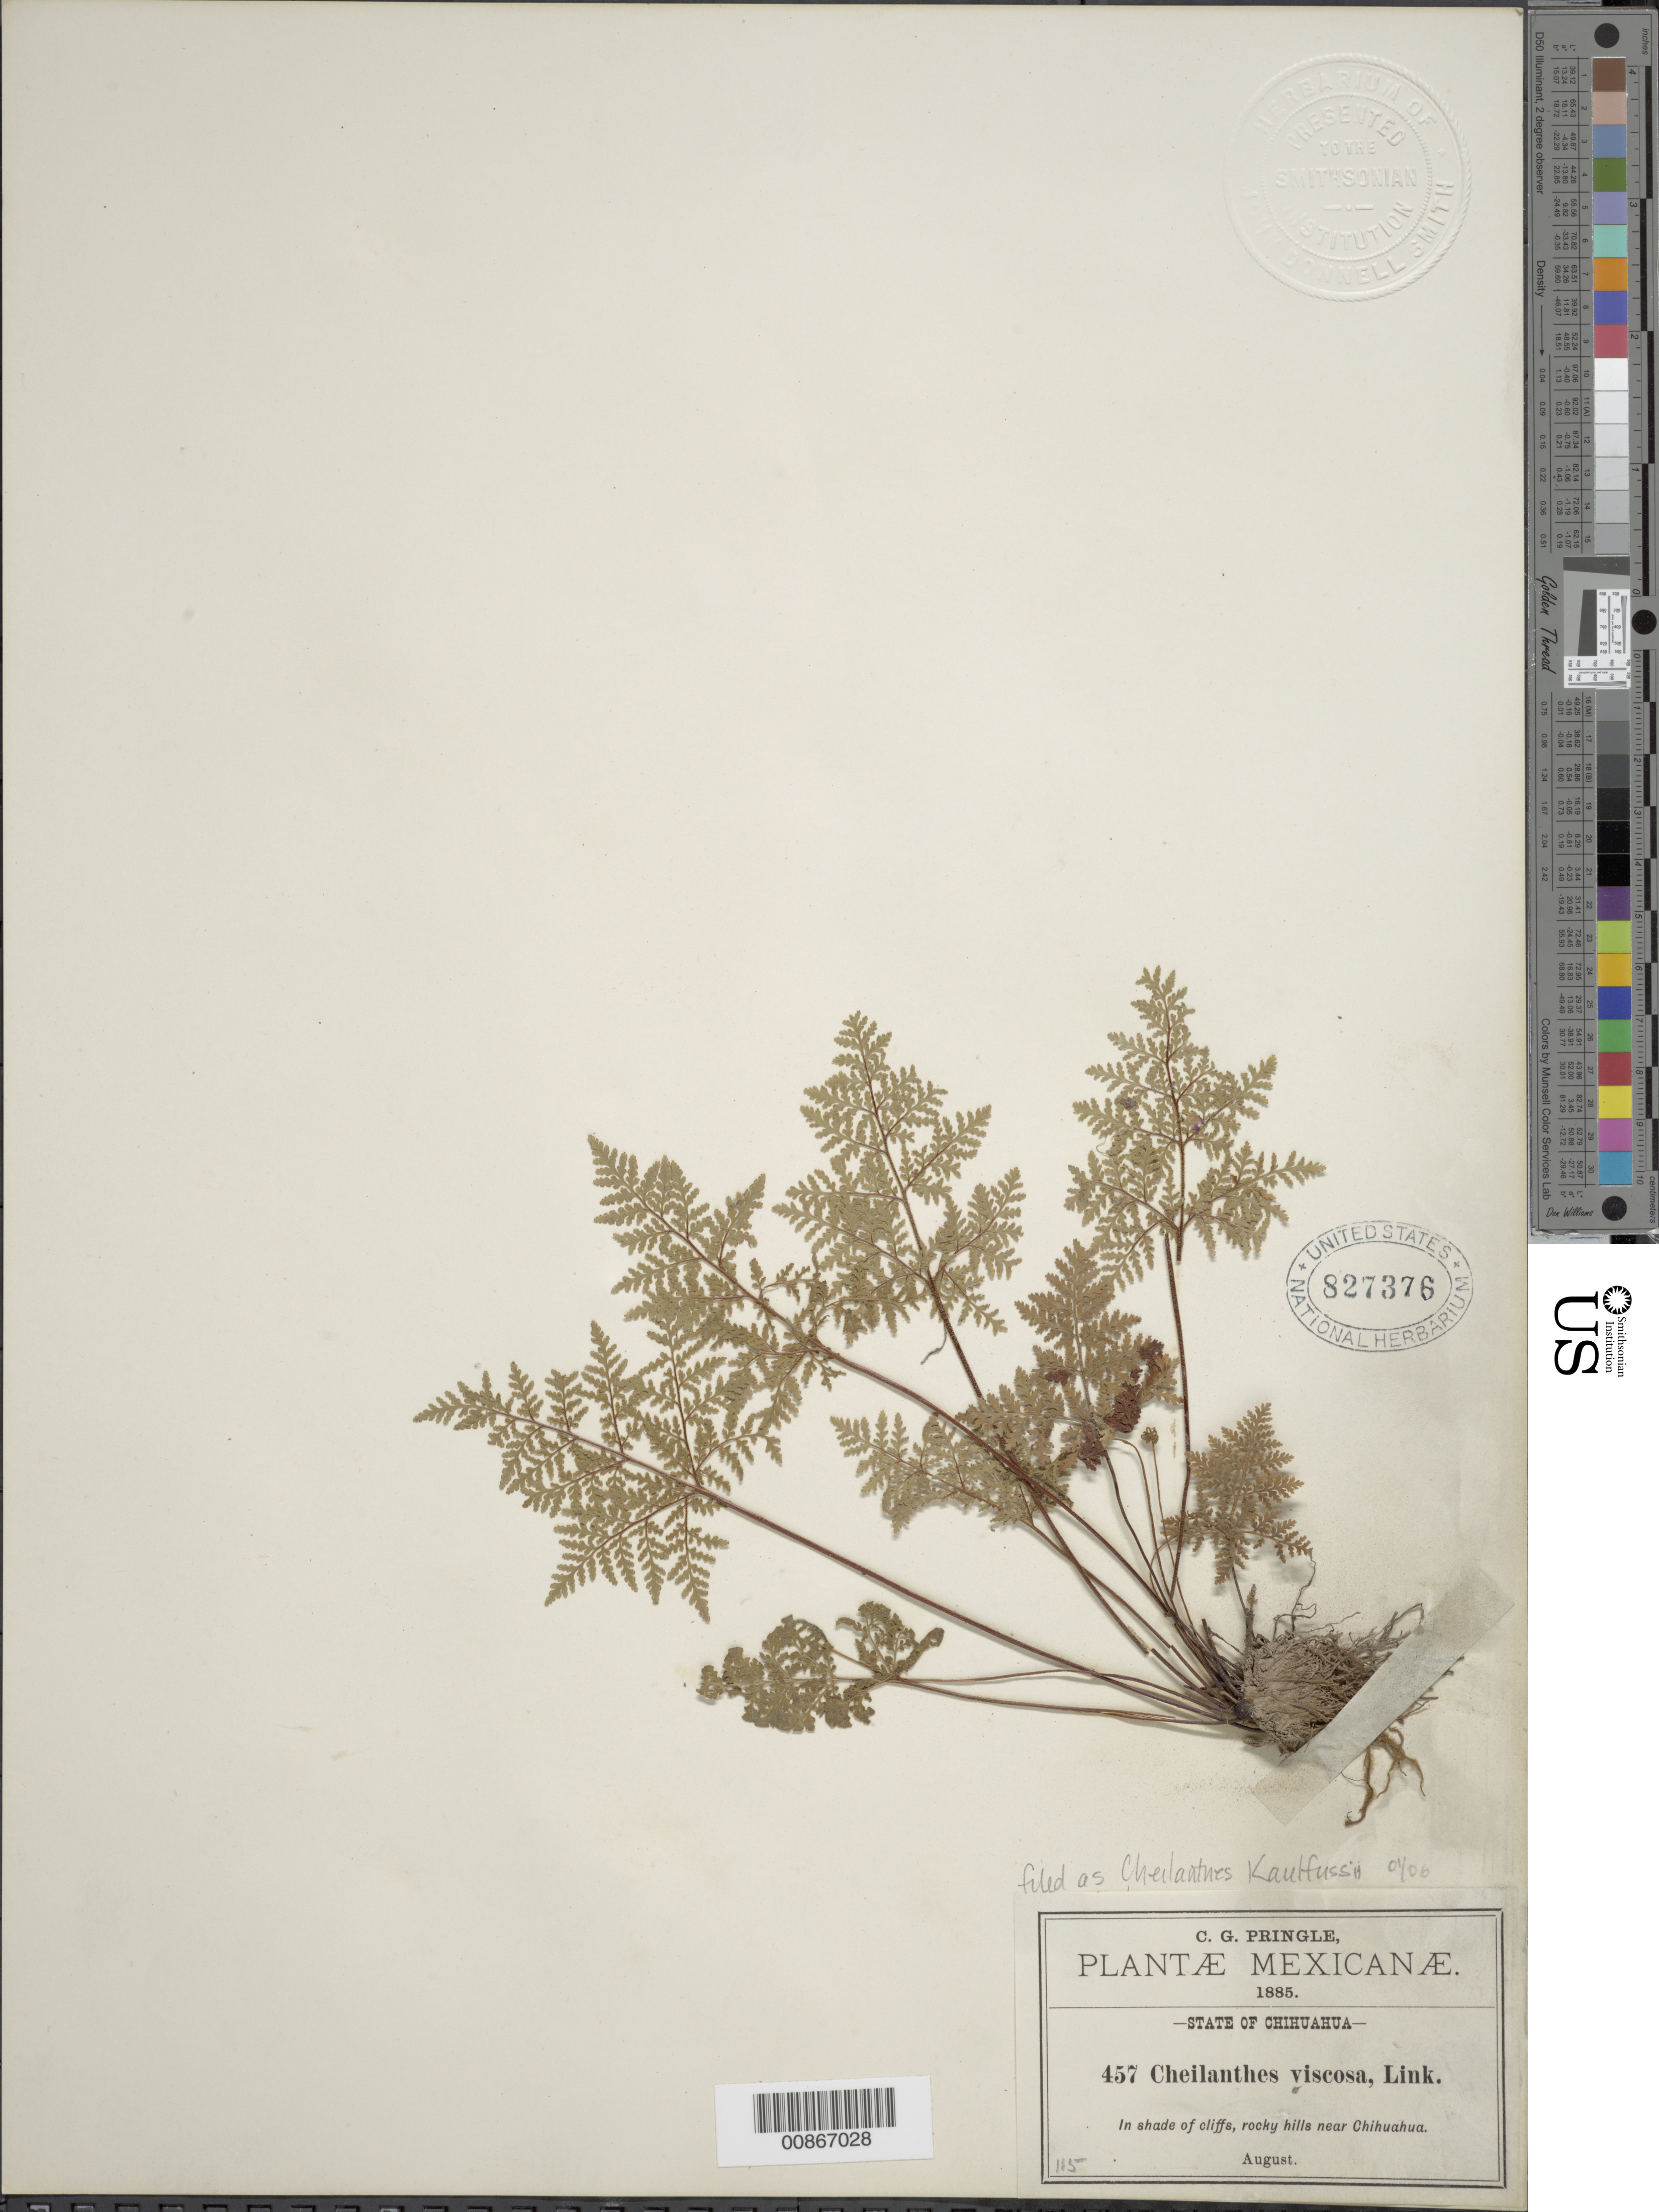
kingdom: Plantae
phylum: Tracheophyta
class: Polypodiopsida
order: Polypodiales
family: Pteridaceae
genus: Gaga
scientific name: Gaga kaulfussii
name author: (Kunze) Fay W. Li & Windham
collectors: C. G. Pringle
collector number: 457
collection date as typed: Aug 1885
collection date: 1885-08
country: Mexico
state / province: Chihuahua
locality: Rocky hills near Chihuahua.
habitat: In shade of cliffs, rocky hills.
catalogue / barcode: US 827376